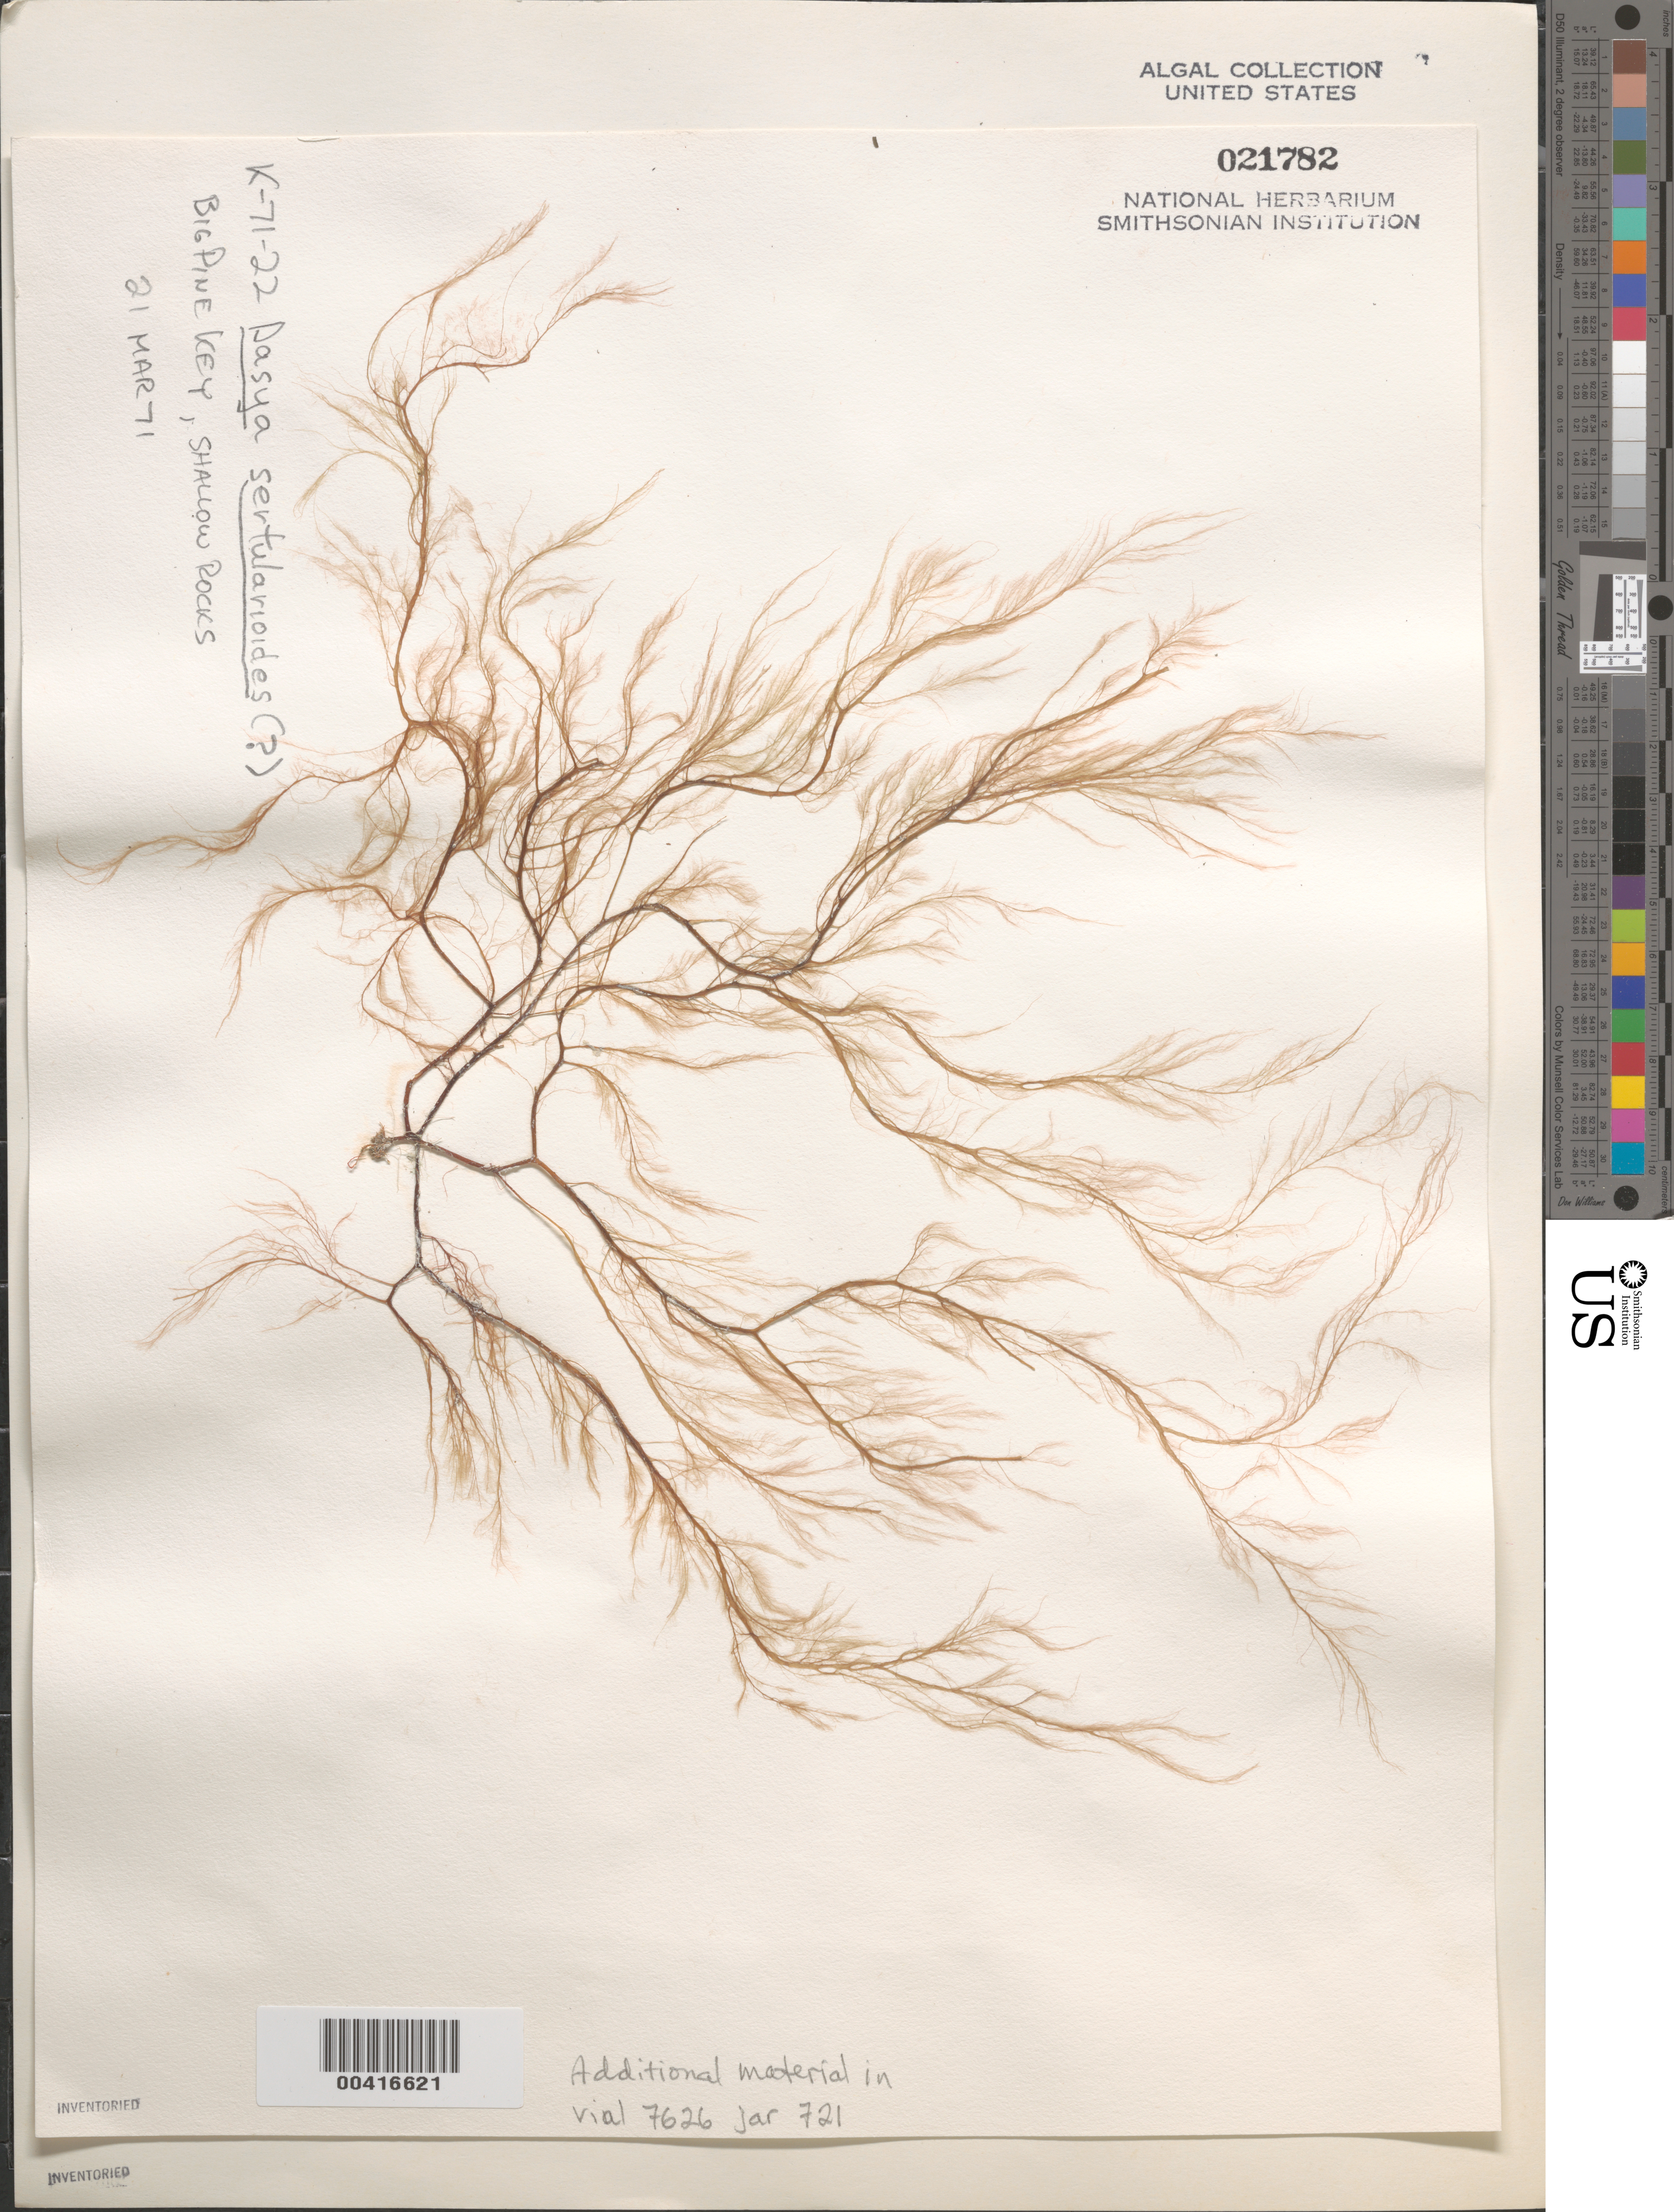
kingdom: Plantae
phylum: Rhodophyta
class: Florideophyceae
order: Ceramiales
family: Rhodomelaceae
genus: Heterodasya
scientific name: Heterodasya sertularioides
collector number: K-71-22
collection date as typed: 21 Mar 1971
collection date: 1971-03-21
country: United States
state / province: Florida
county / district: Monroe County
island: Big Pine Key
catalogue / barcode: US 21782